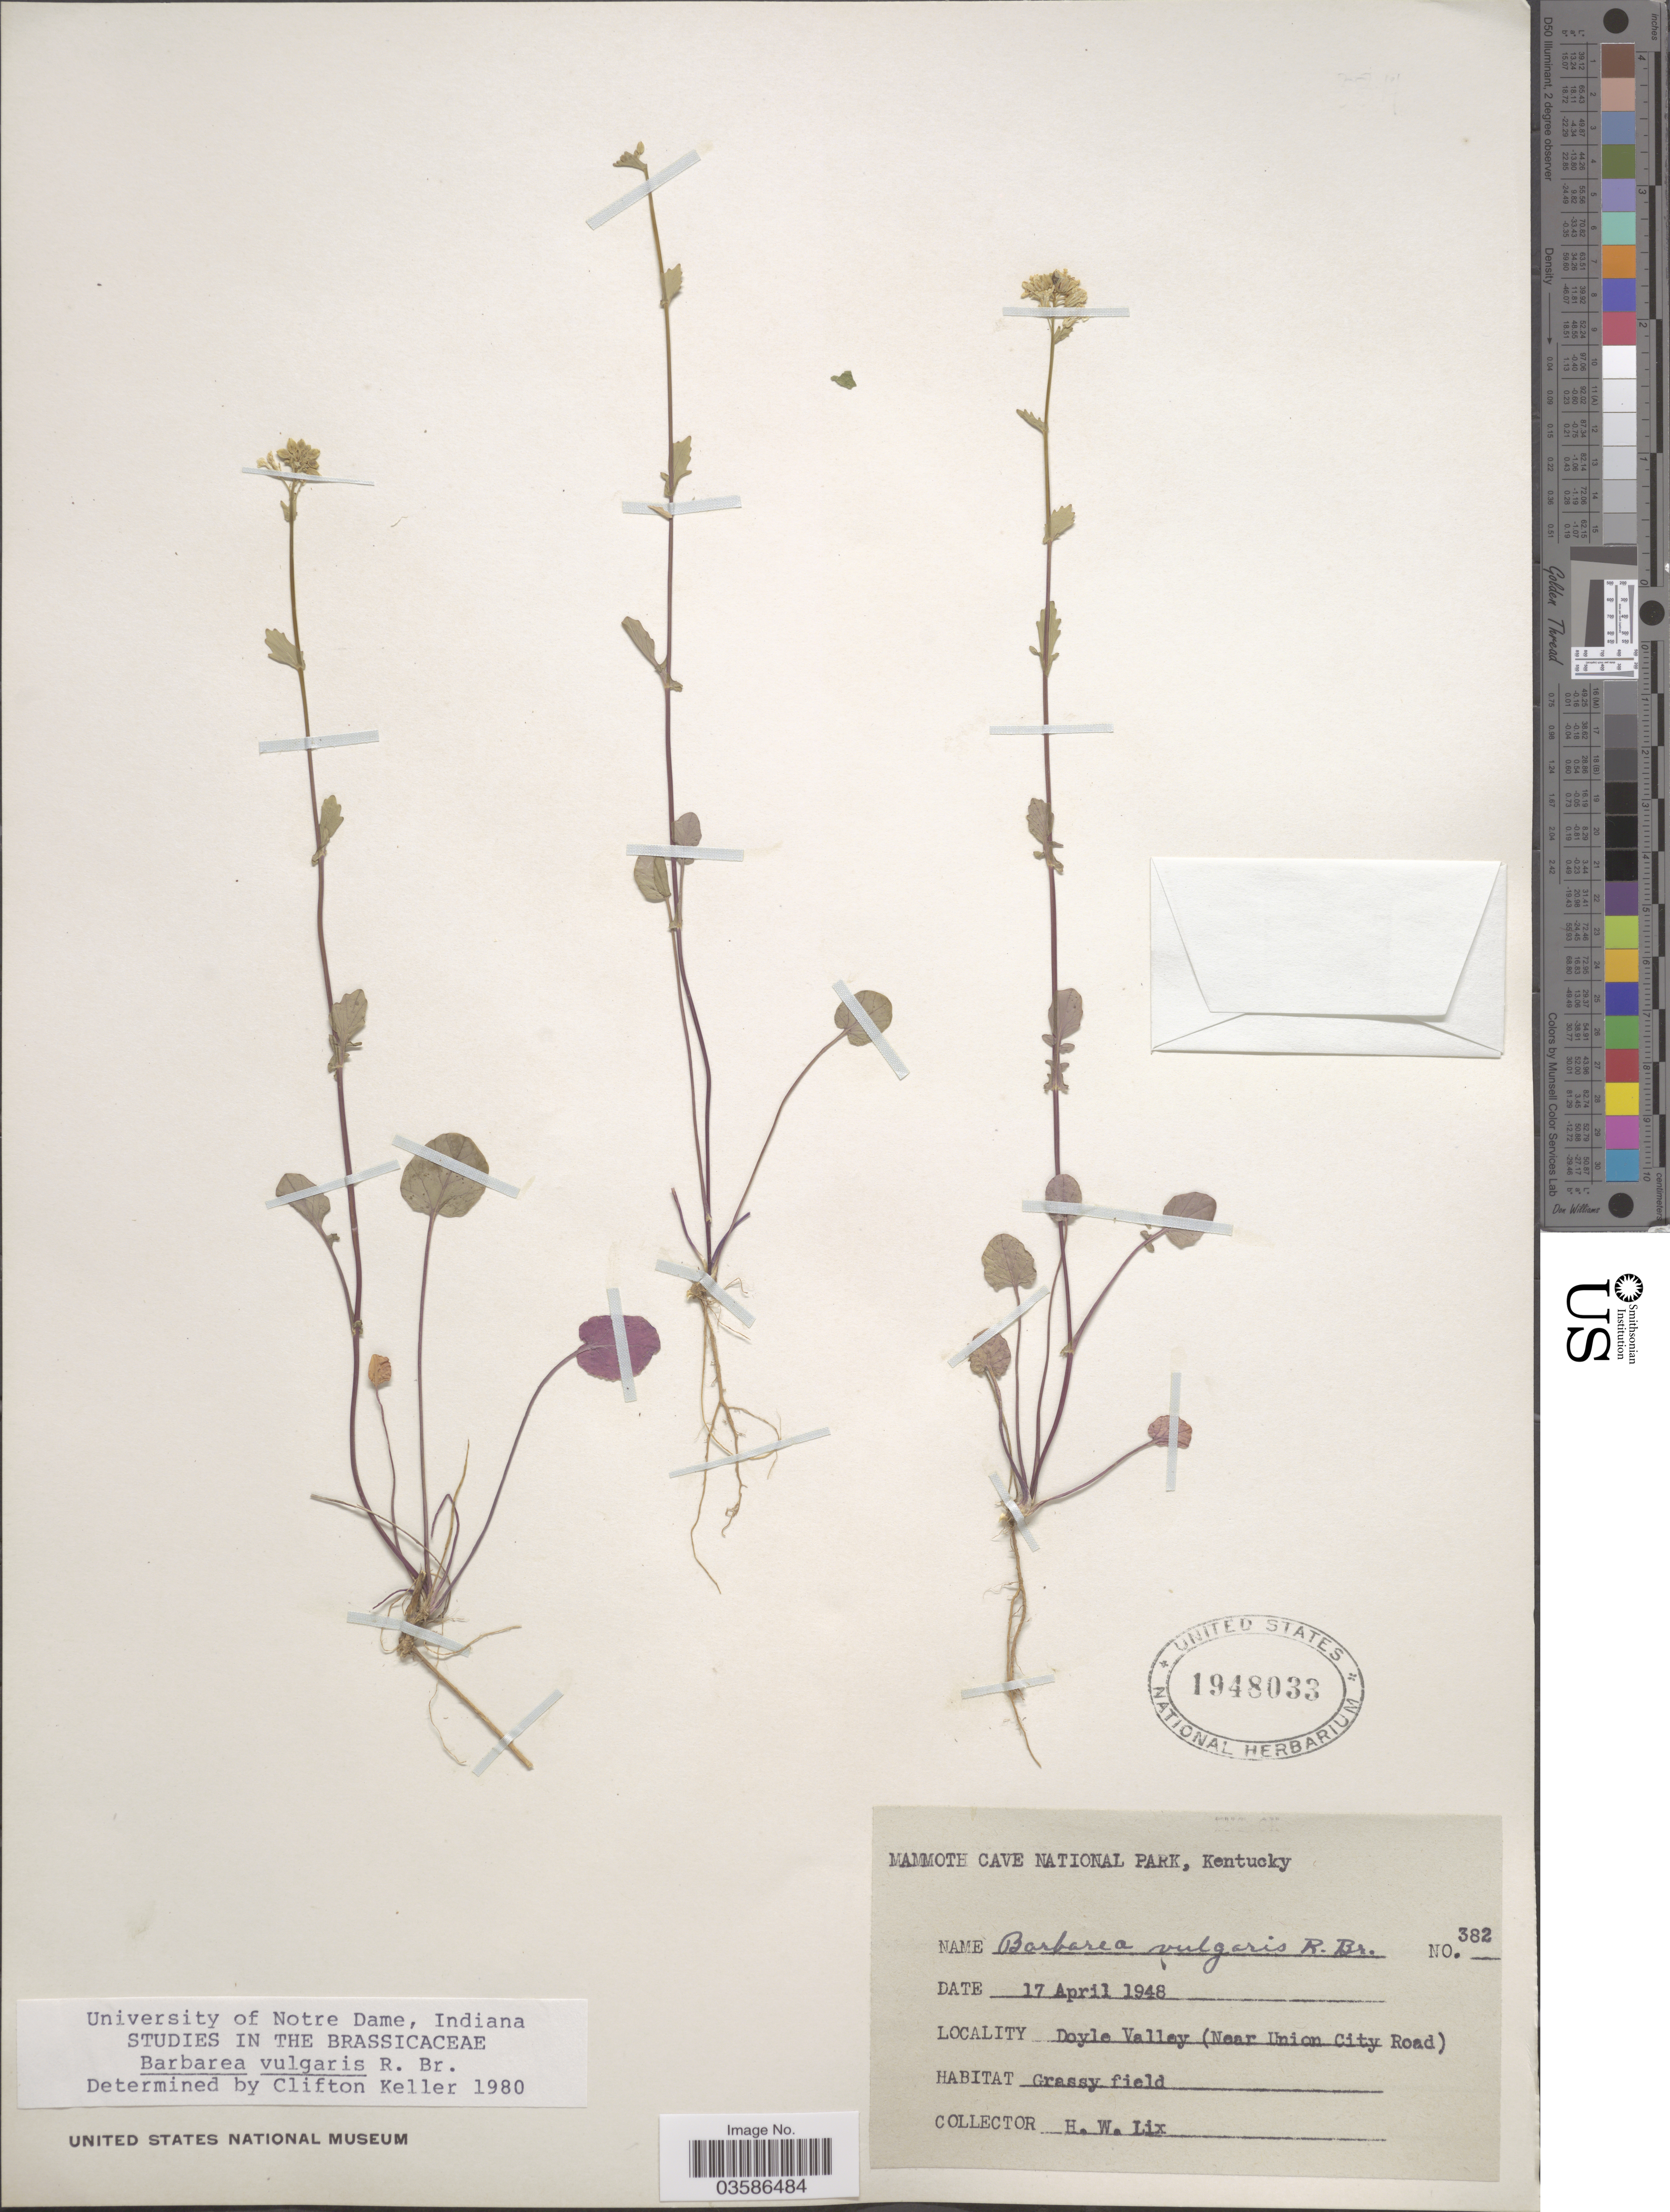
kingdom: Plantae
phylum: Tracheophyta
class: Magnoliopsida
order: Brassicales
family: Brassicaceae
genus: Barbarea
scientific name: Barbarea vulgaris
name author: W.T. Aiton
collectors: H. W. Lix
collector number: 382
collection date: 1948-04-17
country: United States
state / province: Kentucky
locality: Mammoth Cave National Park. Doyle Valley (Near Union City Road).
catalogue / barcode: US 1948033